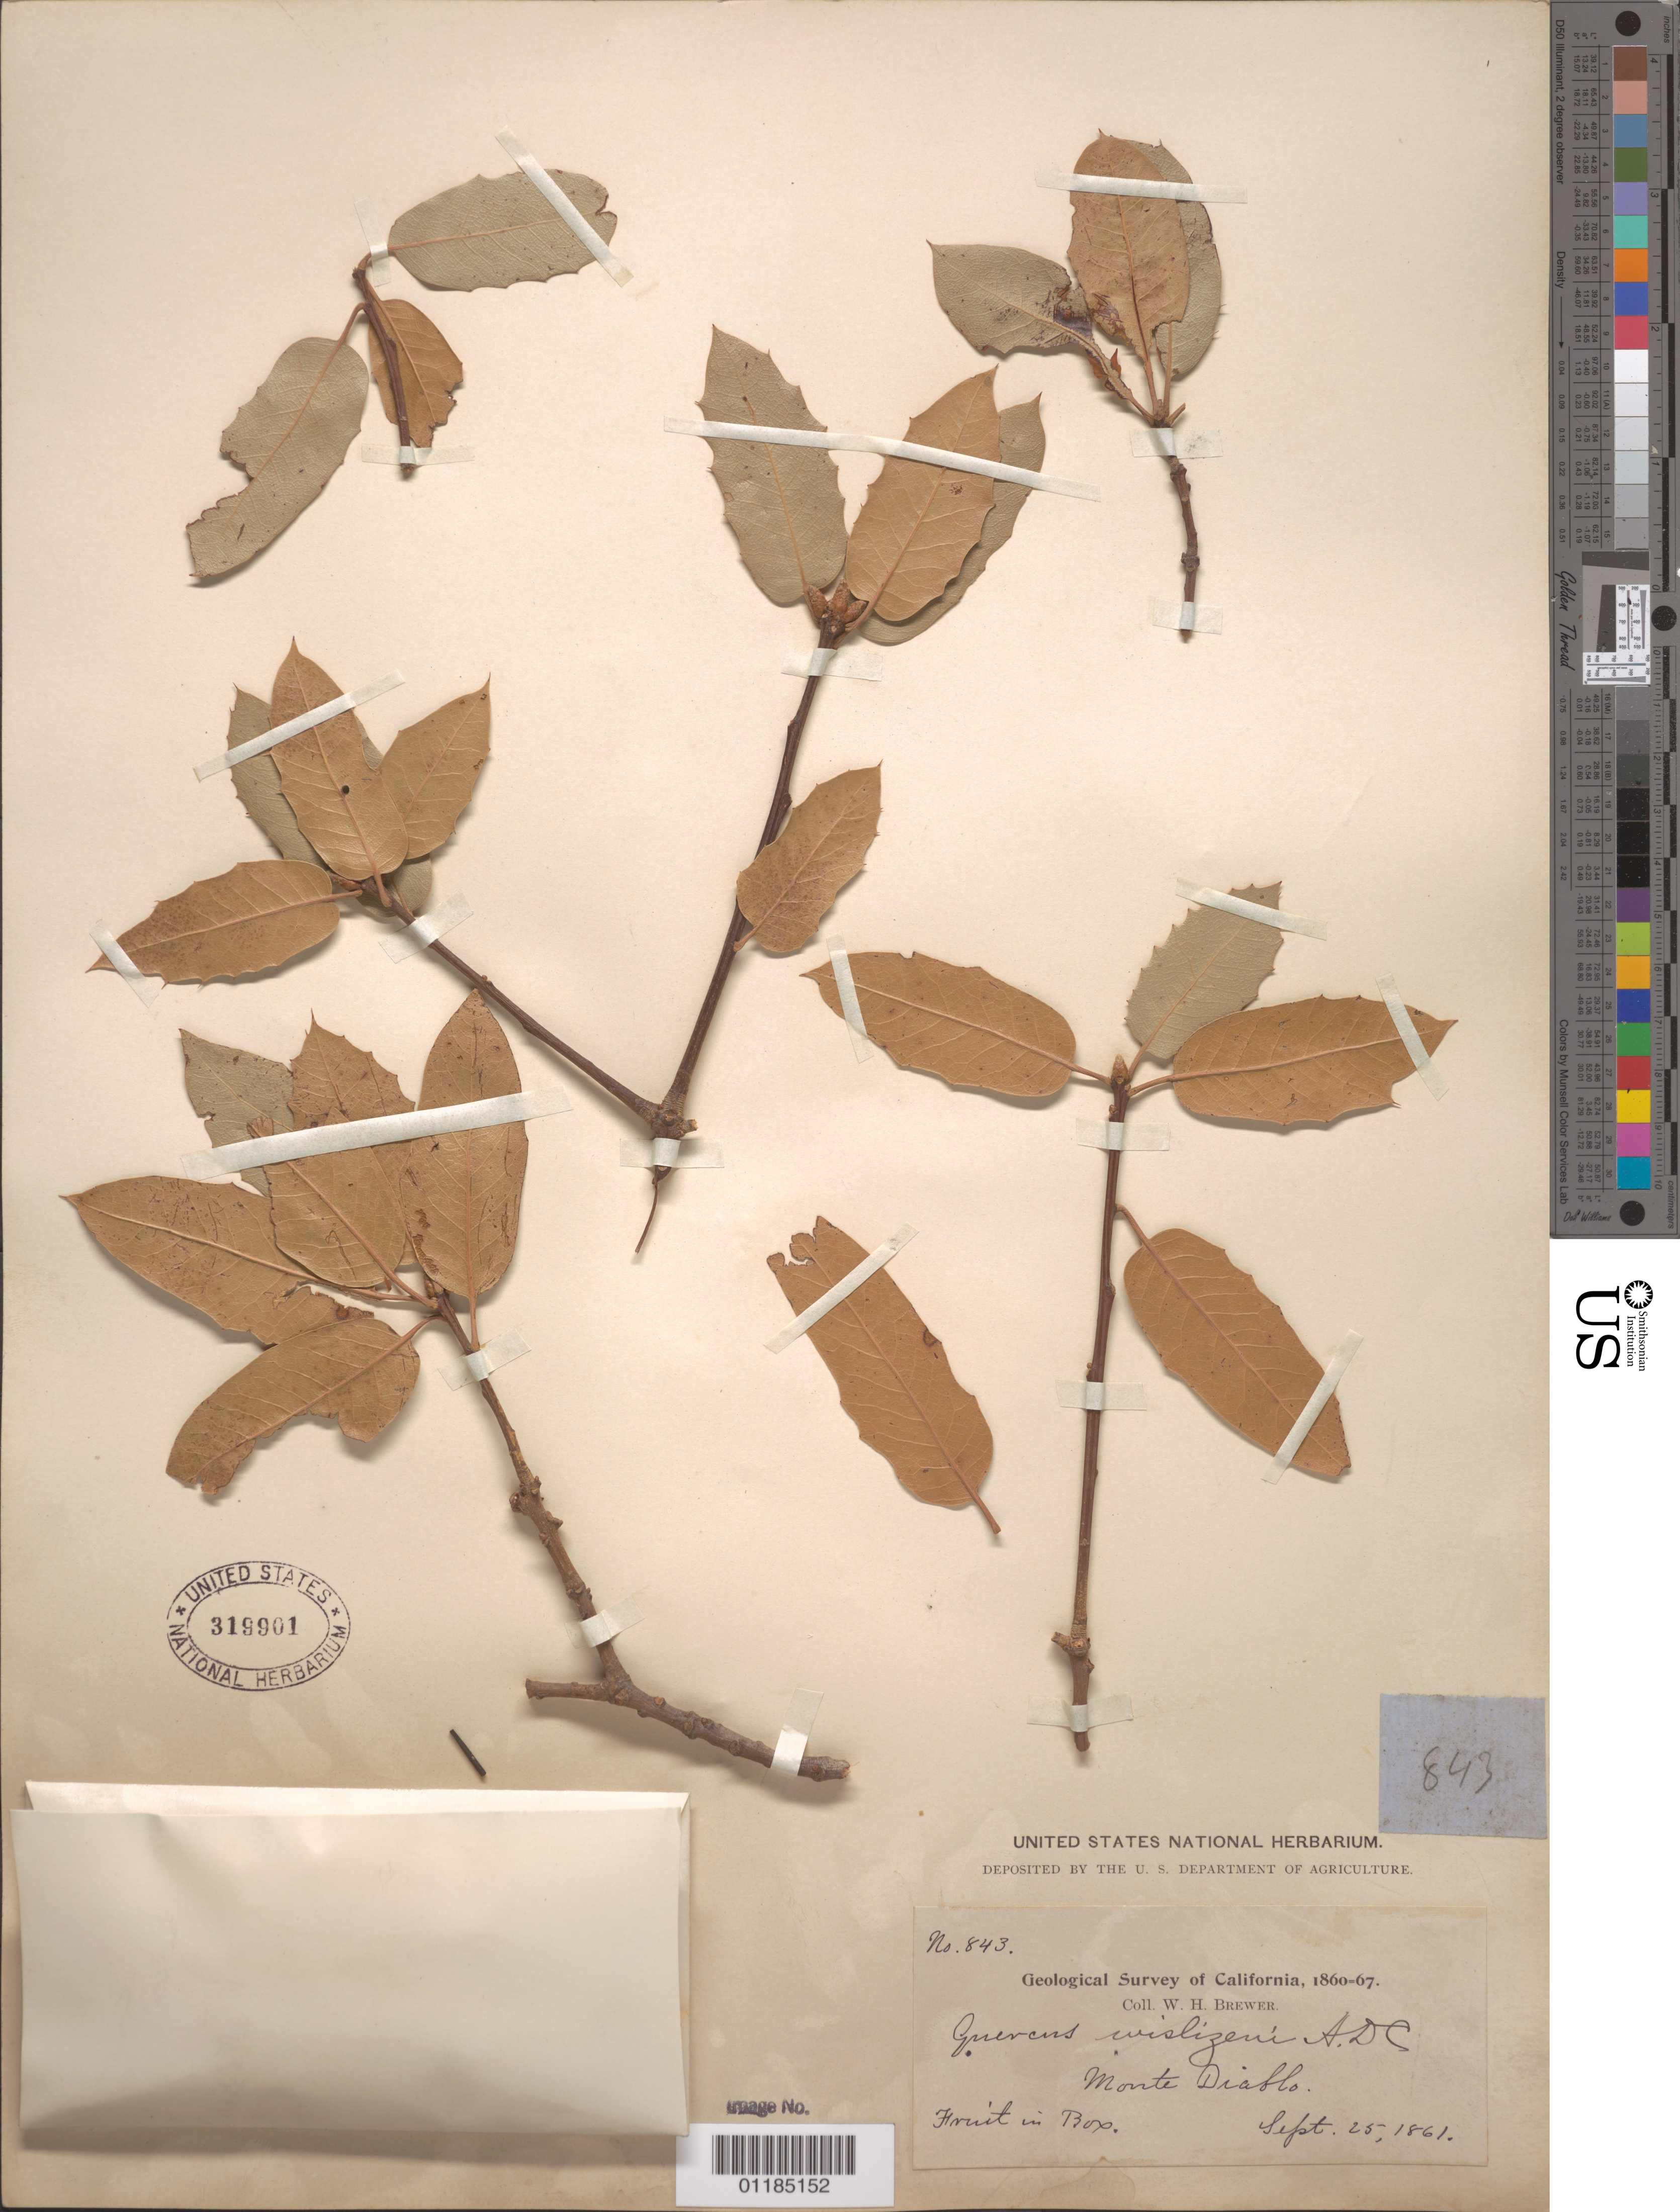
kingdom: Plantae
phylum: Tracheophyta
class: Magnoliopsida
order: Fagales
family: Fagaceae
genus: Quercus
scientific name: Quercus wislizeni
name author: A. DC.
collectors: W. H. Brewer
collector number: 843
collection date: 1861-09-25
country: United States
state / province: California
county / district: Contra Costa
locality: Monte Diablo.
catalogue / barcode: US 319901